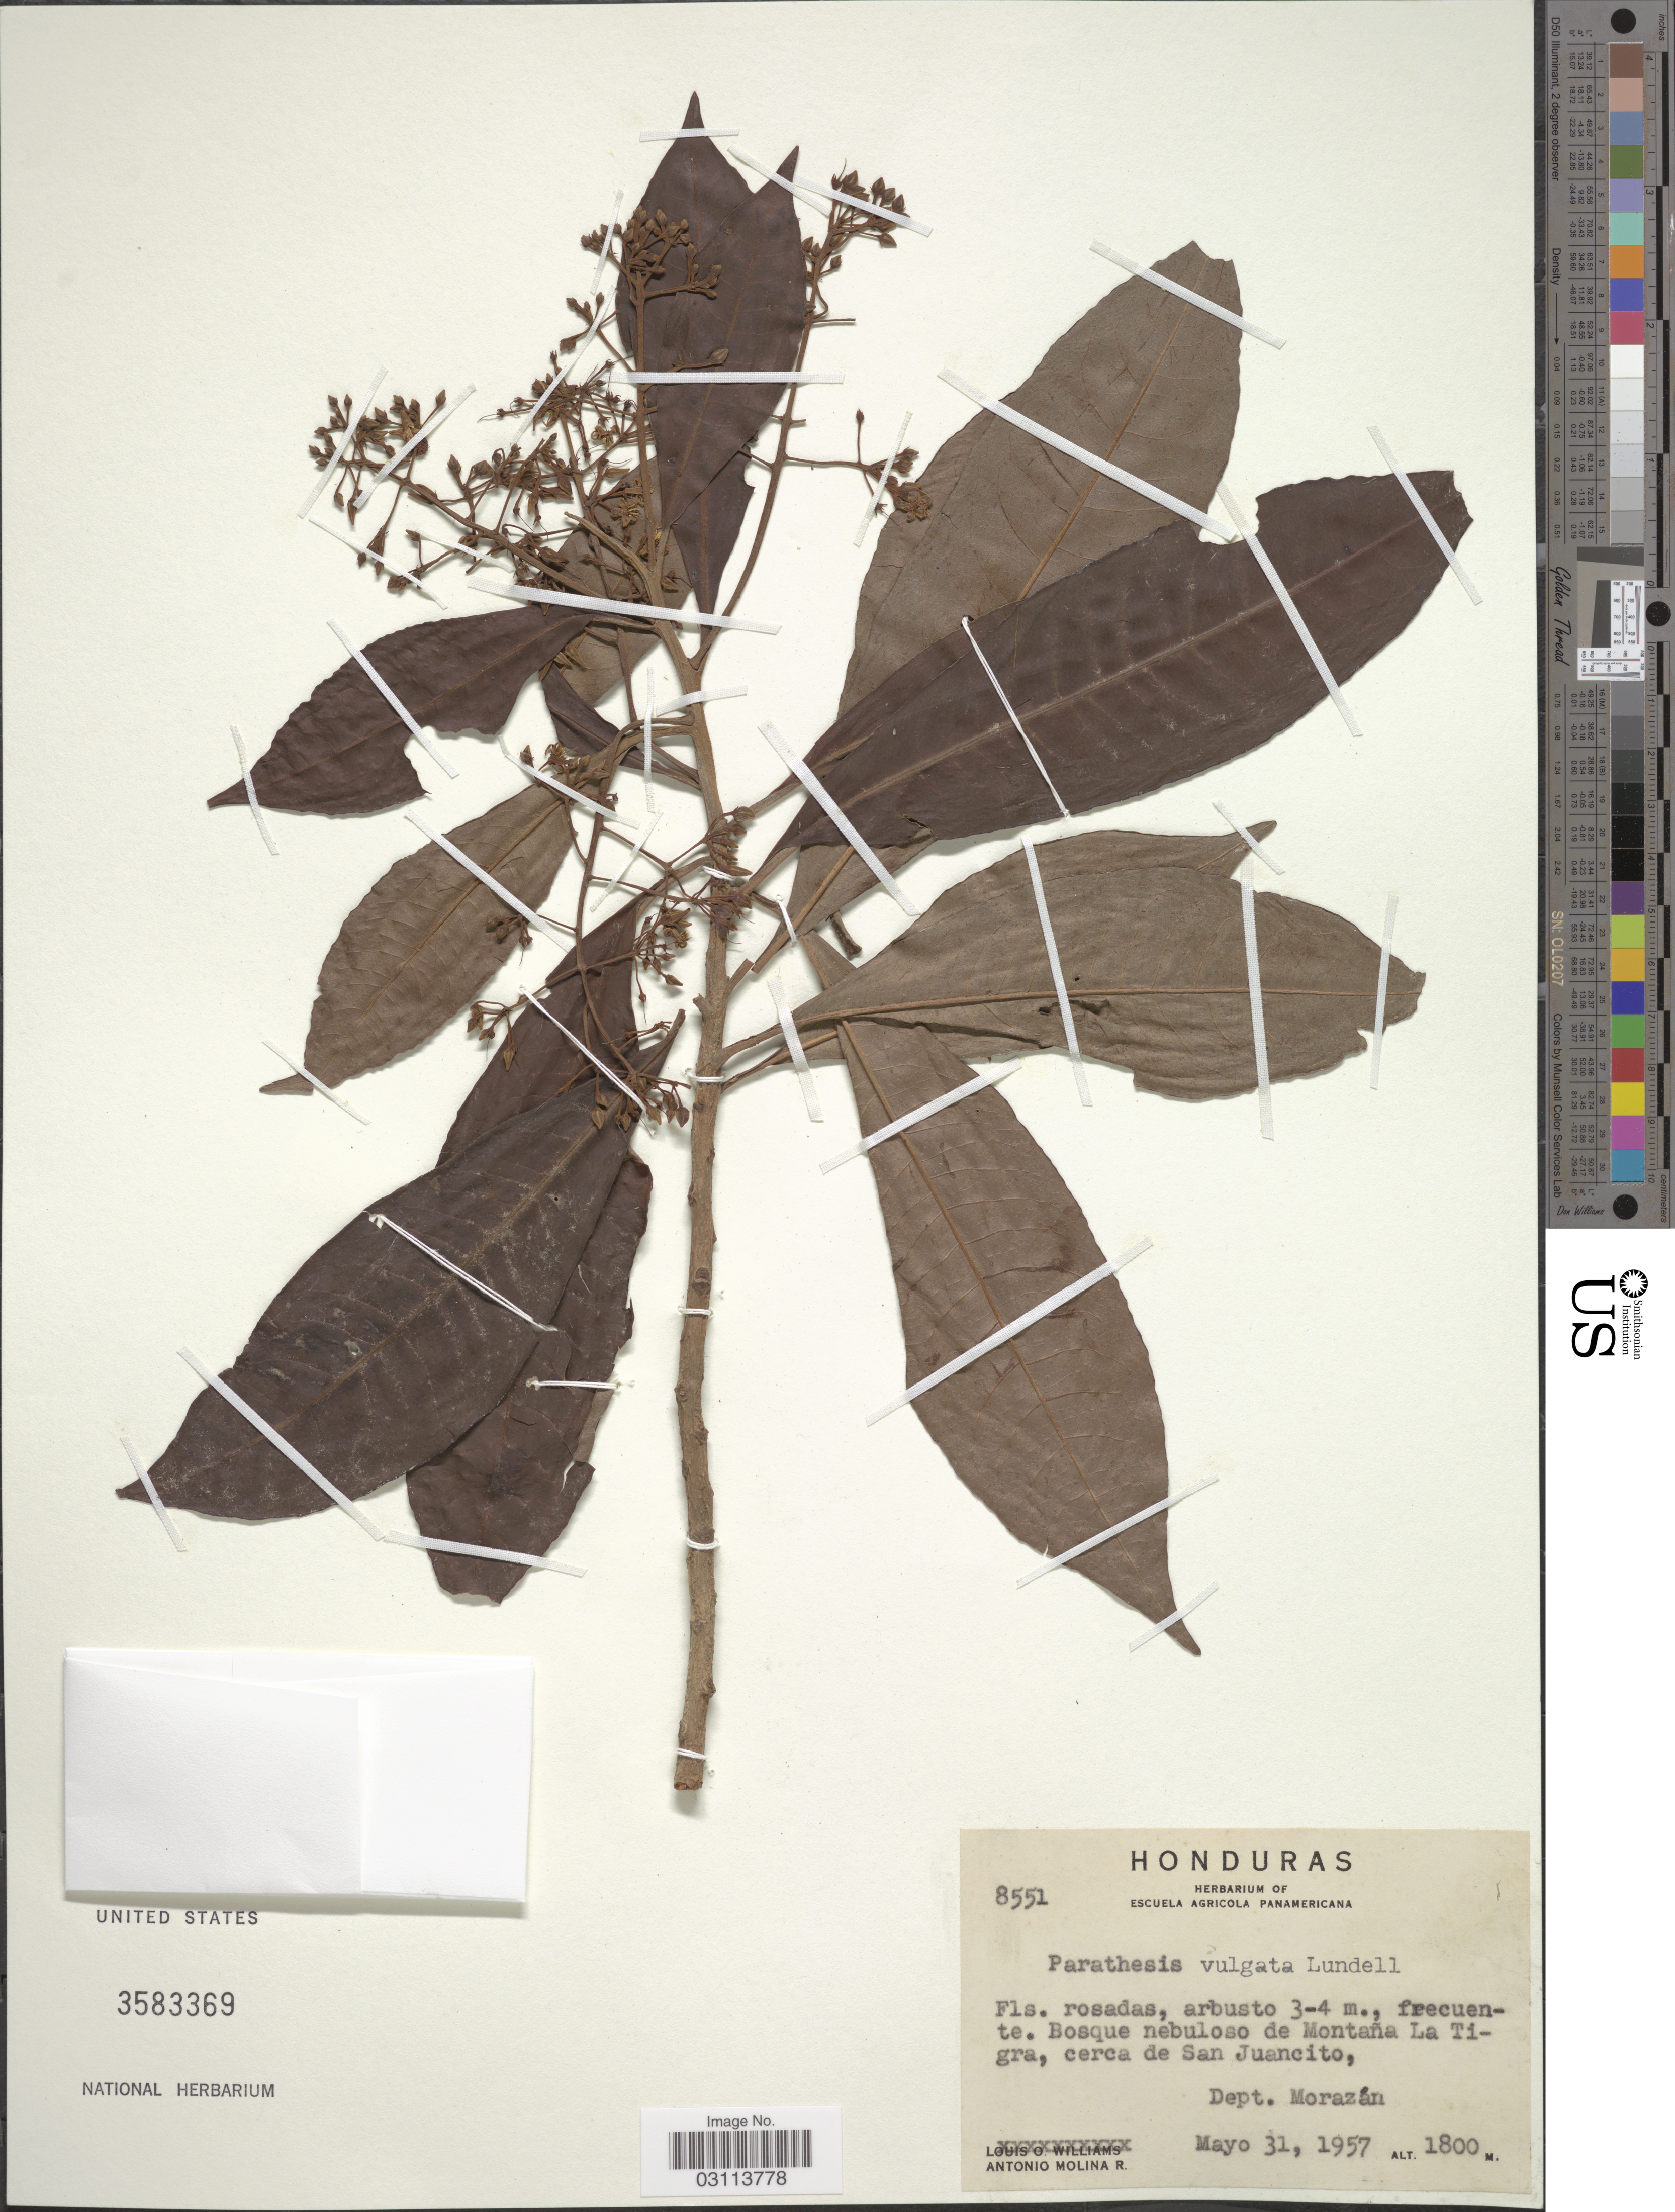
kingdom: Plantae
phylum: Tracheophyta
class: Magnoliopsida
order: Ericales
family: Primulaceae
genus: Parathesis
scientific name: Parathesis vulgata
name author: Lundell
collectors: A. Molina R.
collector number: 8551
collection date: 1957-05-31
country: Honduras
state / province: Fco. Morazán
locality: Bosque nebuloso de Montaña La Tigra, cerca de San Juancito, Dept. Morazán.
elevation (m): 1800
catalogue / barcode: US 3583369